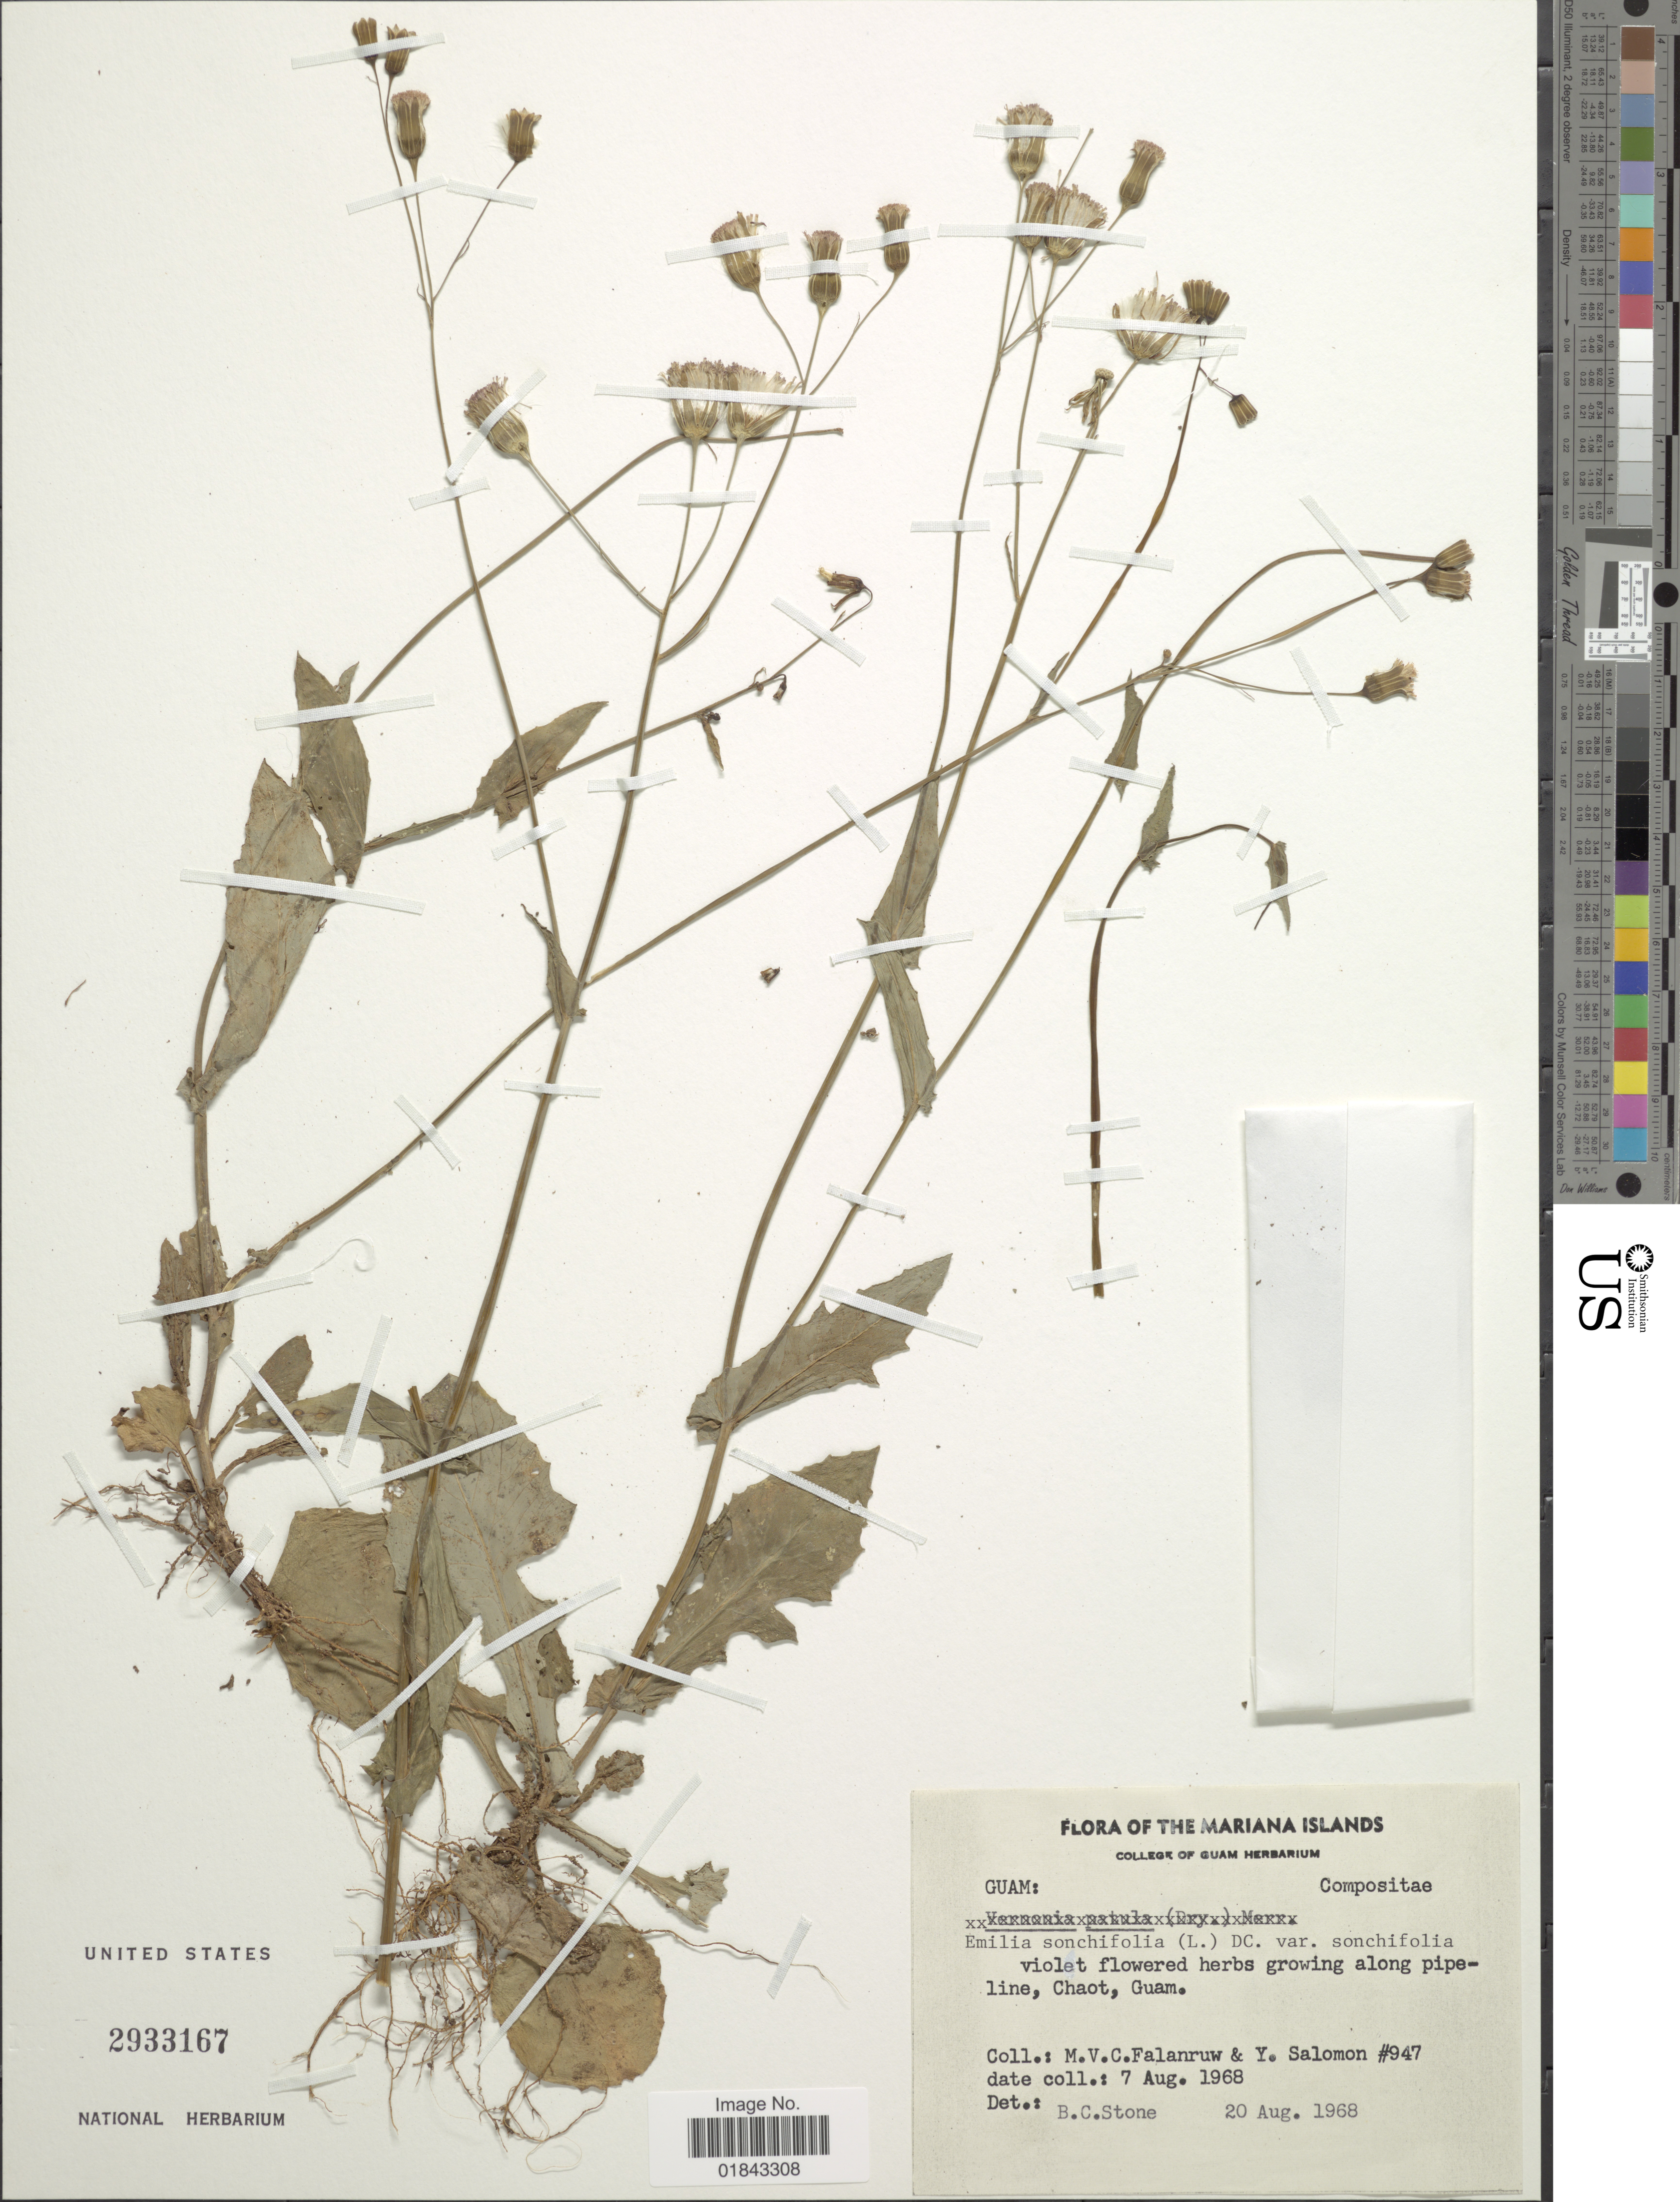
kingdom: Plantae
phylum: Tracheophyta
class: Magnoliopsida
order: Asterales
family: Asteraceae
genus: Emilia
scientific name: Emilia sonchifolia var. sonchifolia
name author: (L.) DC.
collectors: M. V. Falanruw & Y. Salomon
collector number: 947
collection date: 1968-08-07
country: Guam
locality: Mariana Islands, growing along pipeline, Chaot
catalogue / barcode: US 2933167